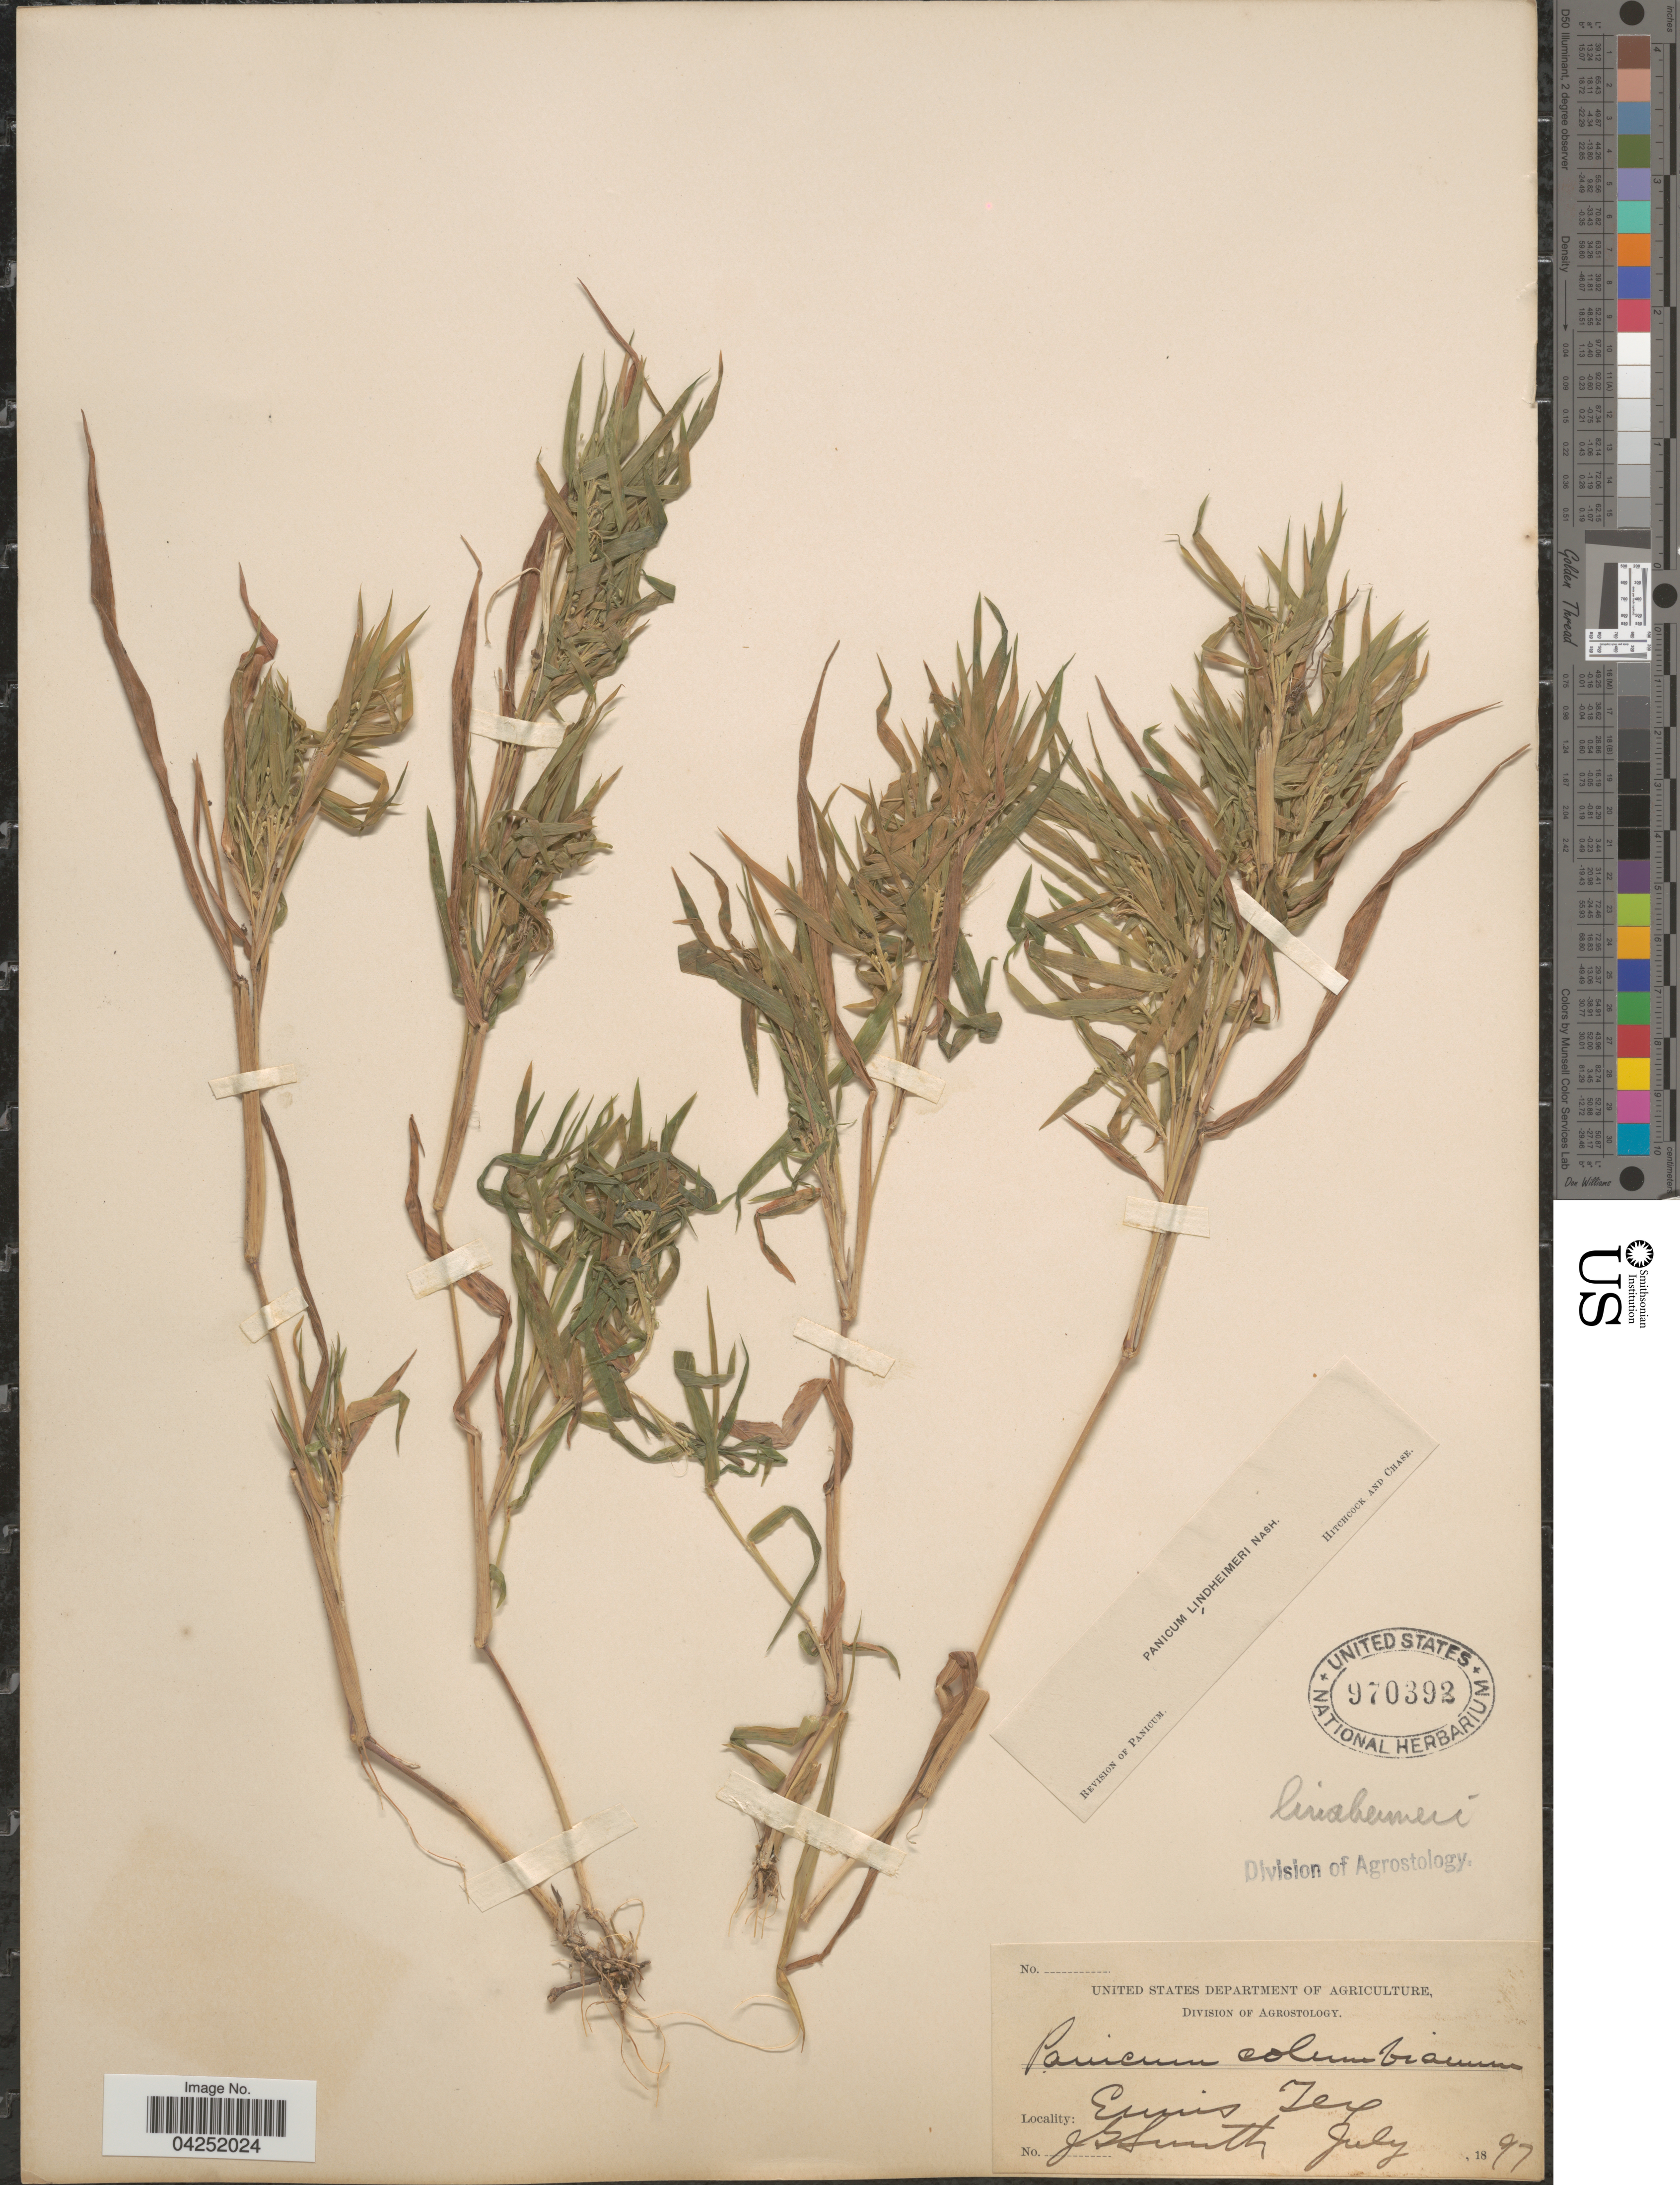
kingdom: Plantae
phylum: Tracheophyta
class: Liliopsida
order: Poales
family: Poaceae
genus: Dichanthelium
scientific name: Dichanthelium acuminatum var. lindheimeri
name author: (Nash) Gould & C.A. Clark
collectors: J. G. Smith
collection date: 1897-07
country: United States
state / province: Texas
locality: Ennis.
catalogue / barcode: US 970392